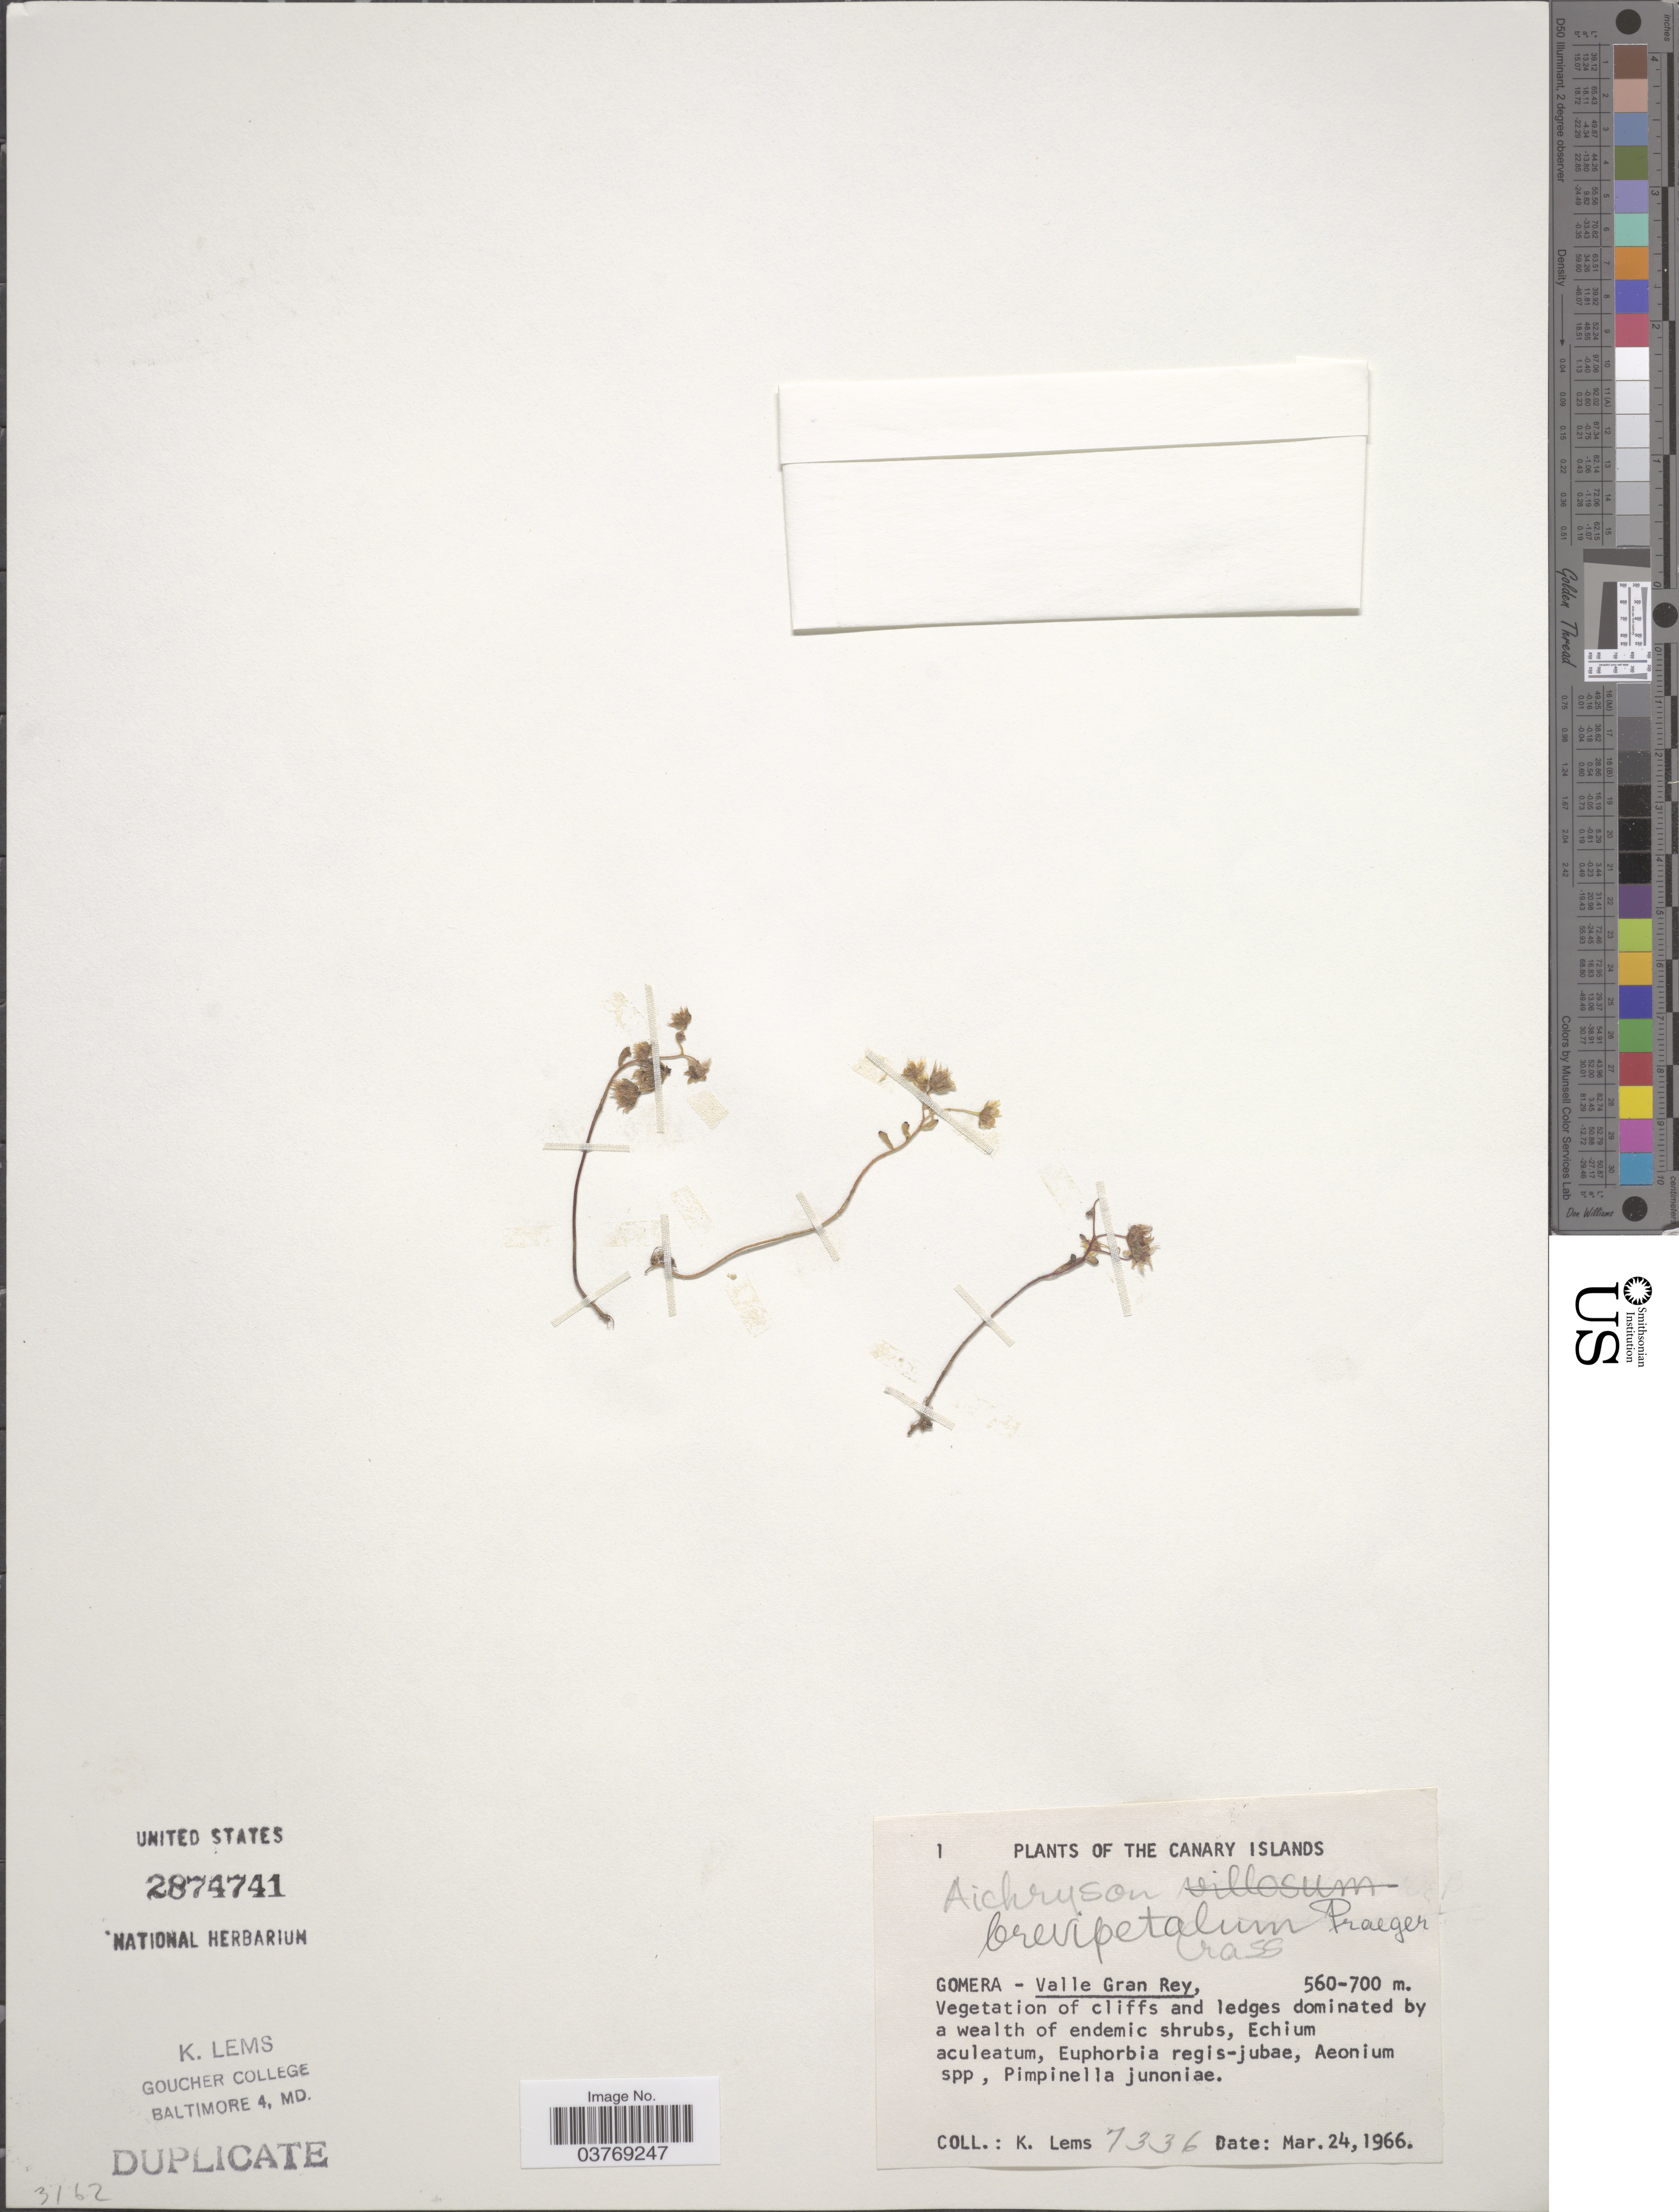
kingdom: Plantae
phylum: Tracheophyta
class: Magnoliopsida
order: Saxifragales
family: Crassulaceae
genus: Aichryson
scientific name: Aichryson brevipetalum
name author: Praeger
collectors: K. Lems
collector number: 7336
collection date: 1966-03-24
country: Spain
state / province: Canarias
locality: The Canary Islands. Gomera - Valle Gran Rey.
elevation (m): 560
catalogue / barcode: US 2874741